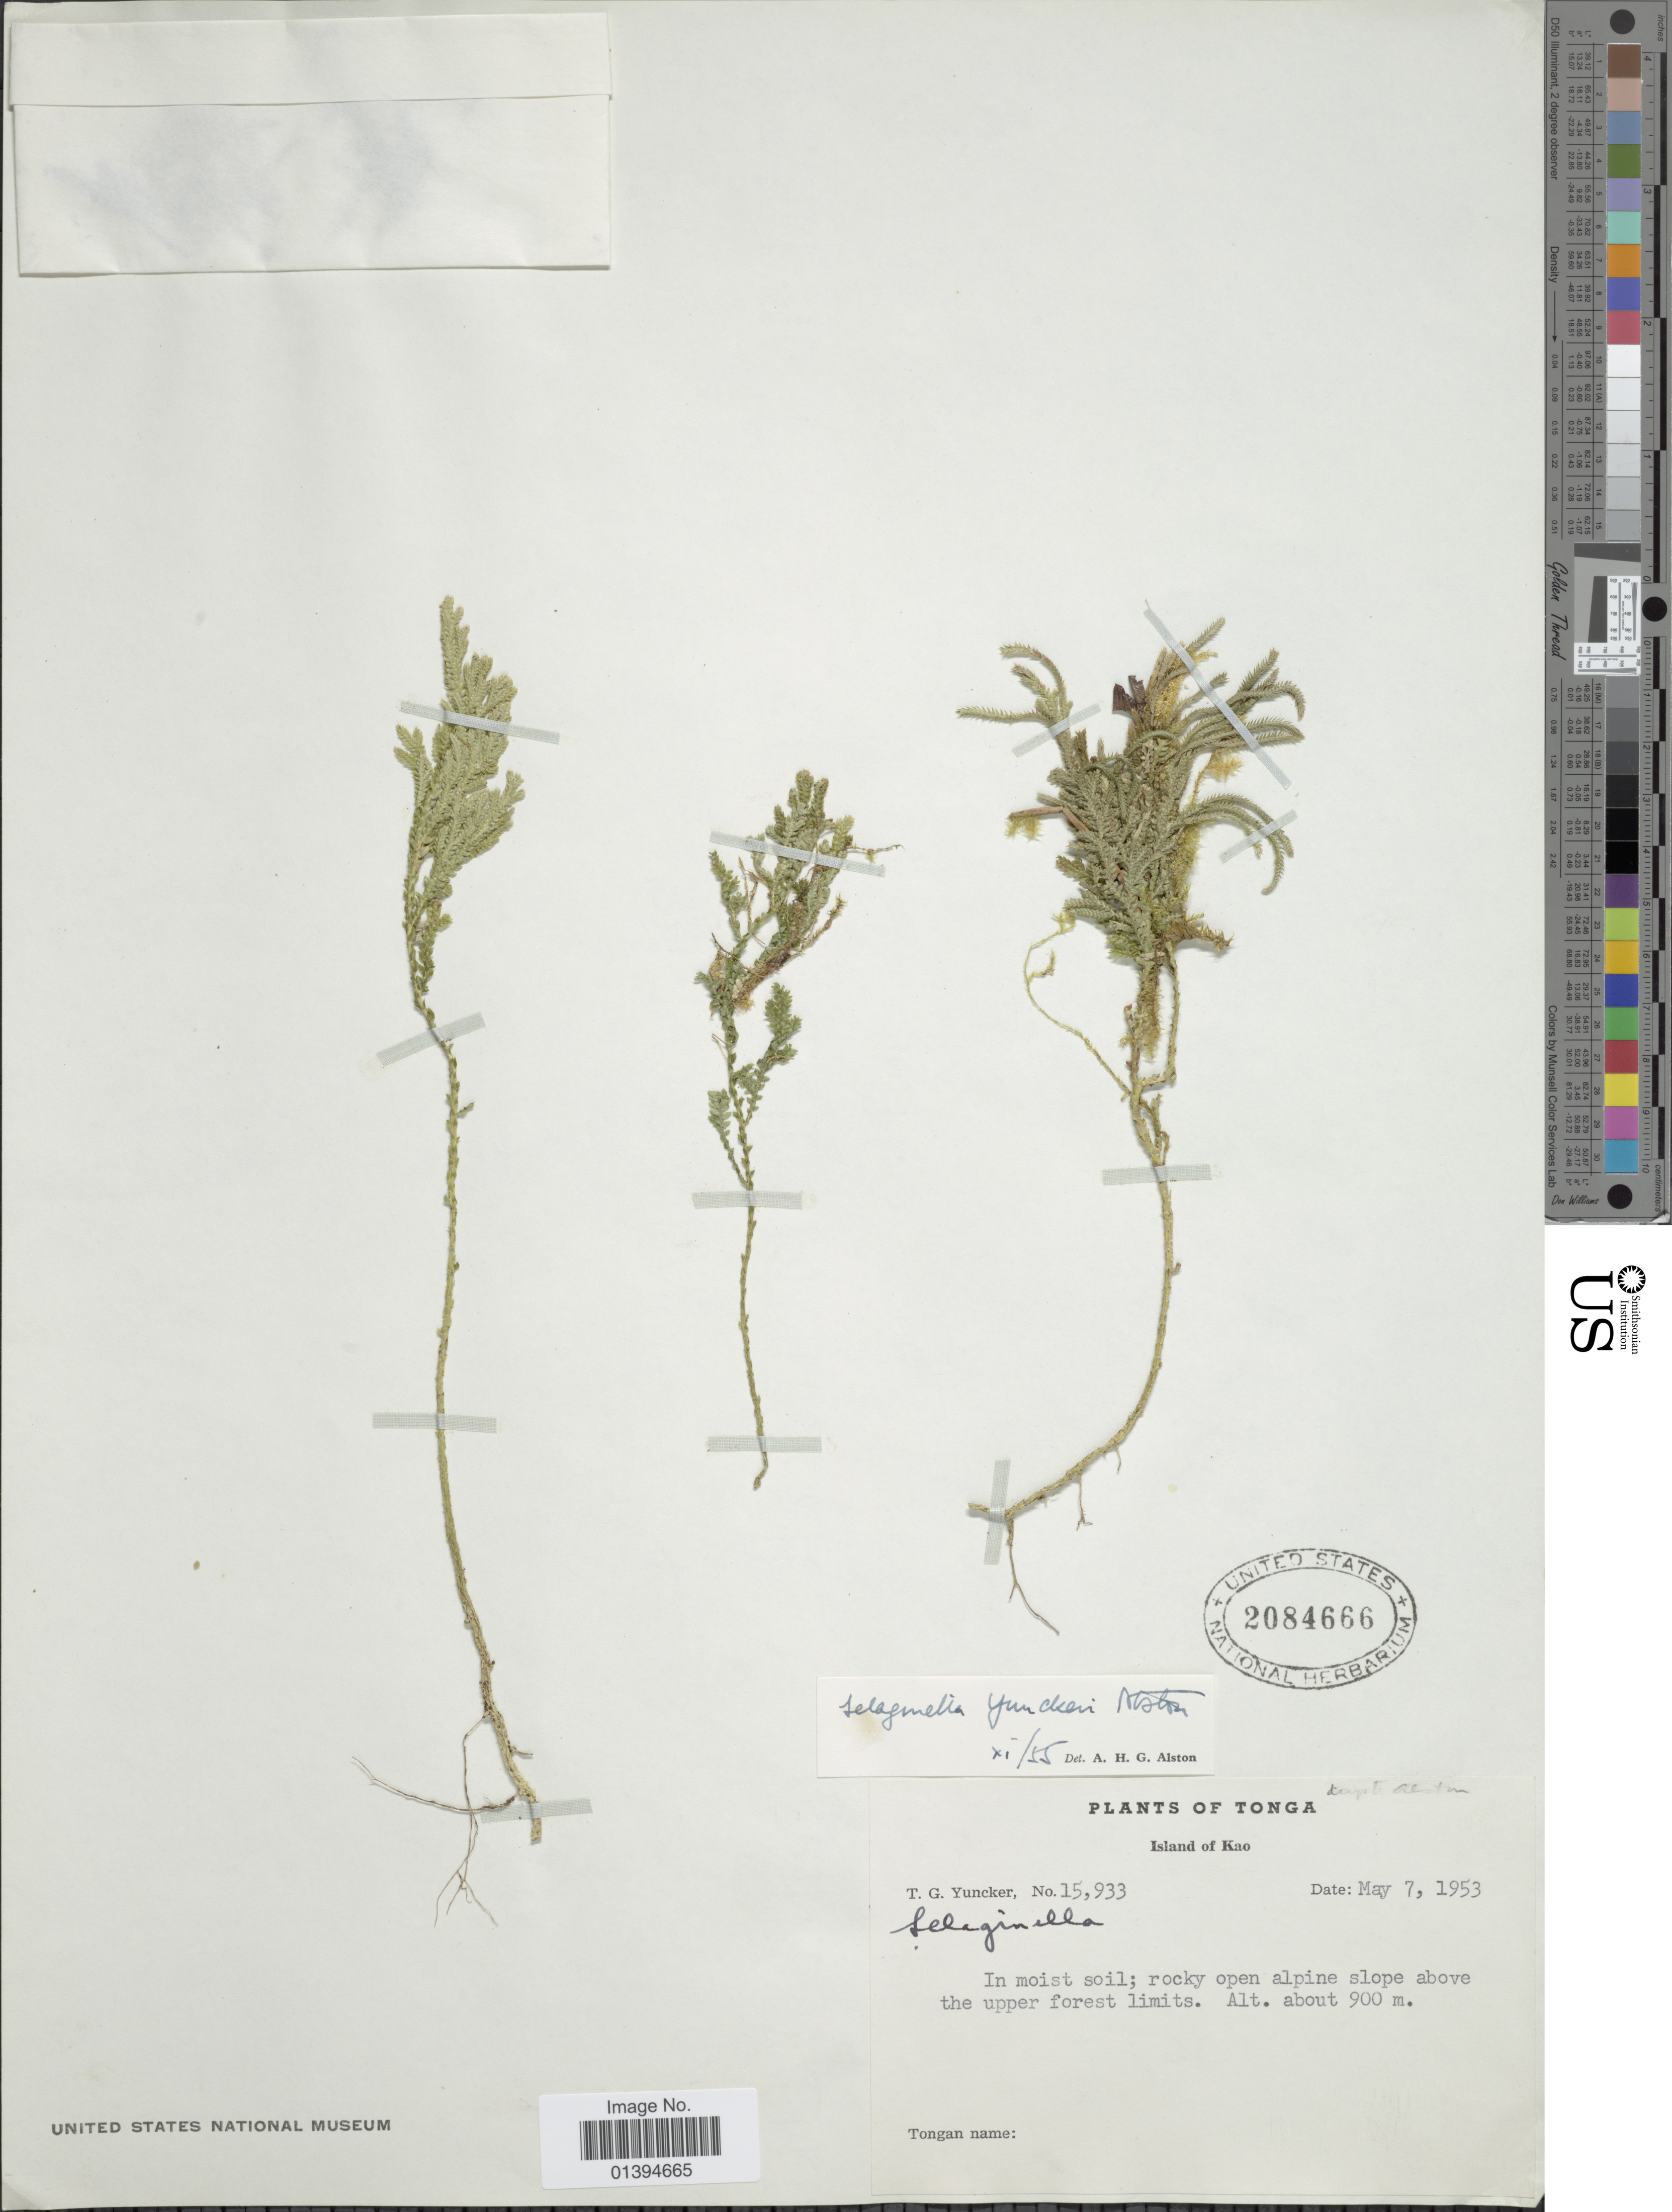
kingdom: Plantae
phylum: Tracheophyta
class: Lycopodiopsida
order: Selaginellales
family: Selaginellaceae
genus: Selaginella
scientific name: Selaginella yunckeri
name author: Alston in Yunck.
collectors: T. G. Yuncker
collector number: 15933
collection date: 1953-05-07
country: Tonga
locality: Island of Kao.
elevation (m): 900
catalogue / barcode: US 2084666